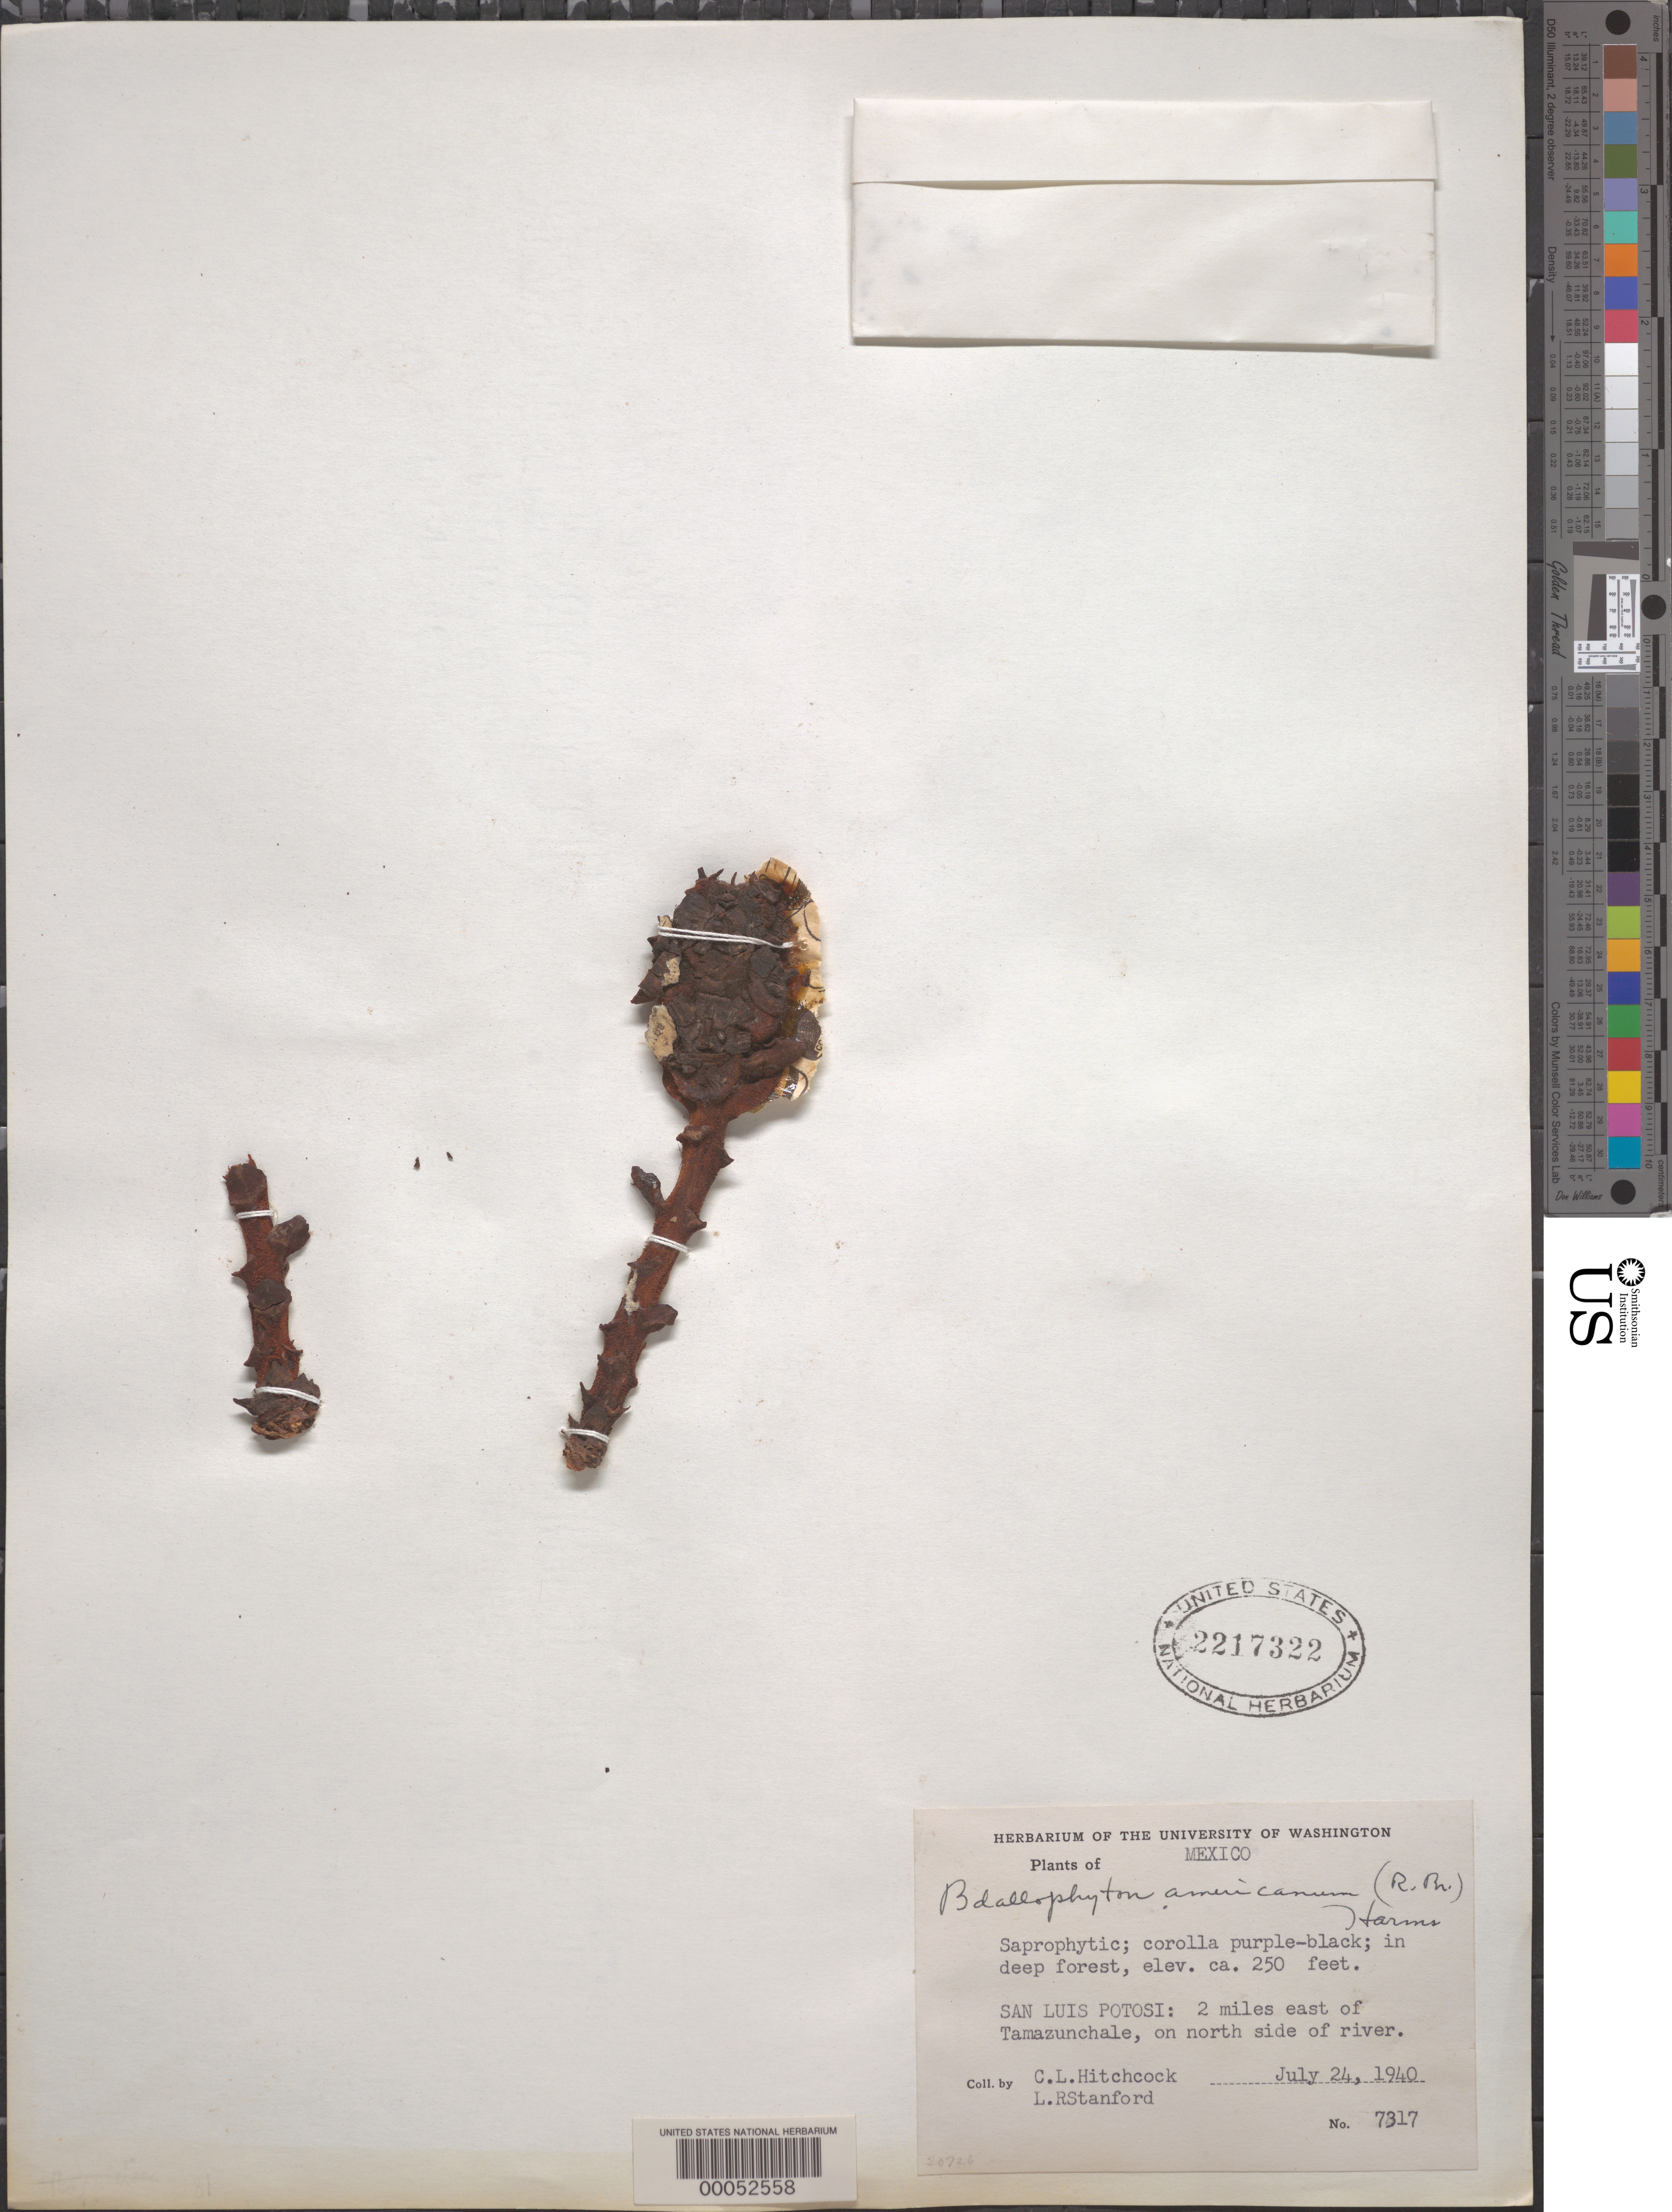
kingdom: Plantae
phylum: Tracheophyta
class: Magnoliopsida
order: Malvales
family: Cytinaceae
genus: Bdallophytum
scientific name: Bdallophytum americanum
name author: (R. Br.) Eichler ex Solms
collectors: A. S. Hitchcock & L. R. Stanford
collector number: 7317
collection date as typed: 24 Jul 1940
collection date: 1940-07-24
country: Mexico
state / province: San Luis Potosí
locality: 2 mi E of Tamazaunchale, on N side of river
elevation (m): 76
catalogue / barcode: US 2217322